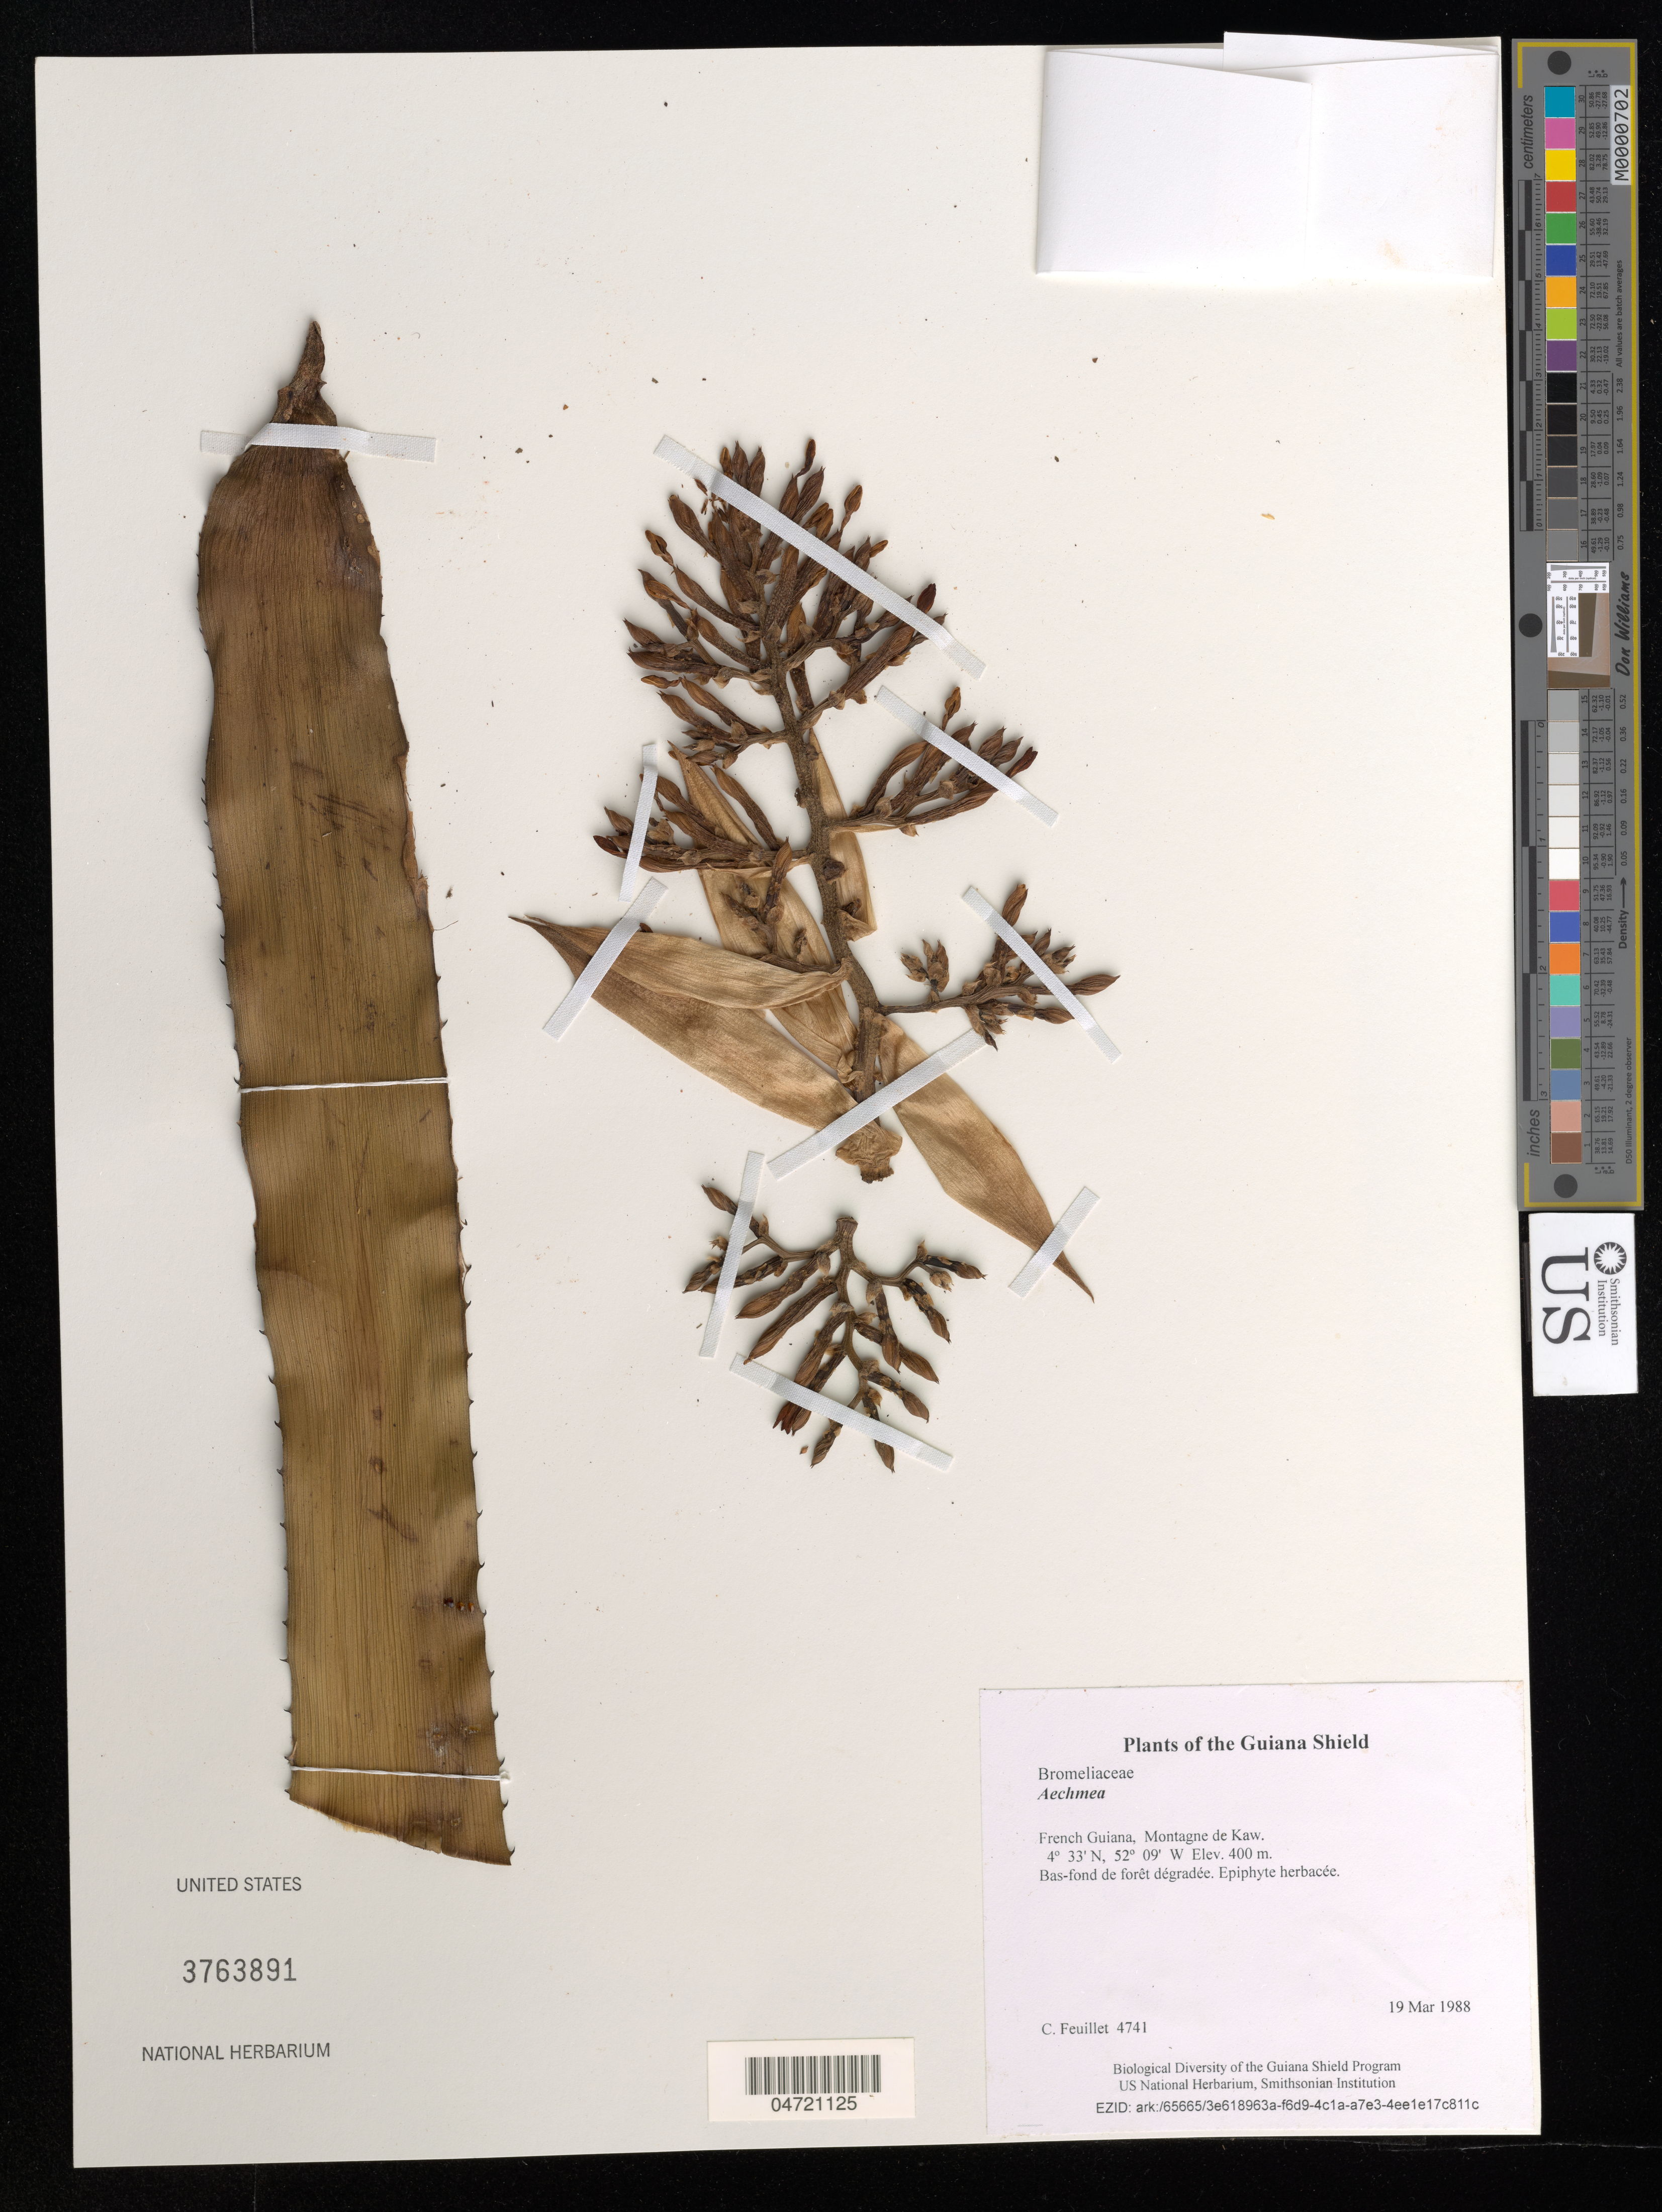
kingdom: Plantae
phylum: Tracheophyta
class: Liliopsida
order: Poales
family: Bromeliaceae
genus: Aechmea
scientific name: Aechmea sp.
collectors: C. Feuillet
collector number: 4741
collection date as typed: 19 Mar 1988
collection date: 1988-03-19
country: French Guiana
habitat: Bas-fond de forêt dégradée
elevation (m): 400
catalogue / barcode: US 3763891